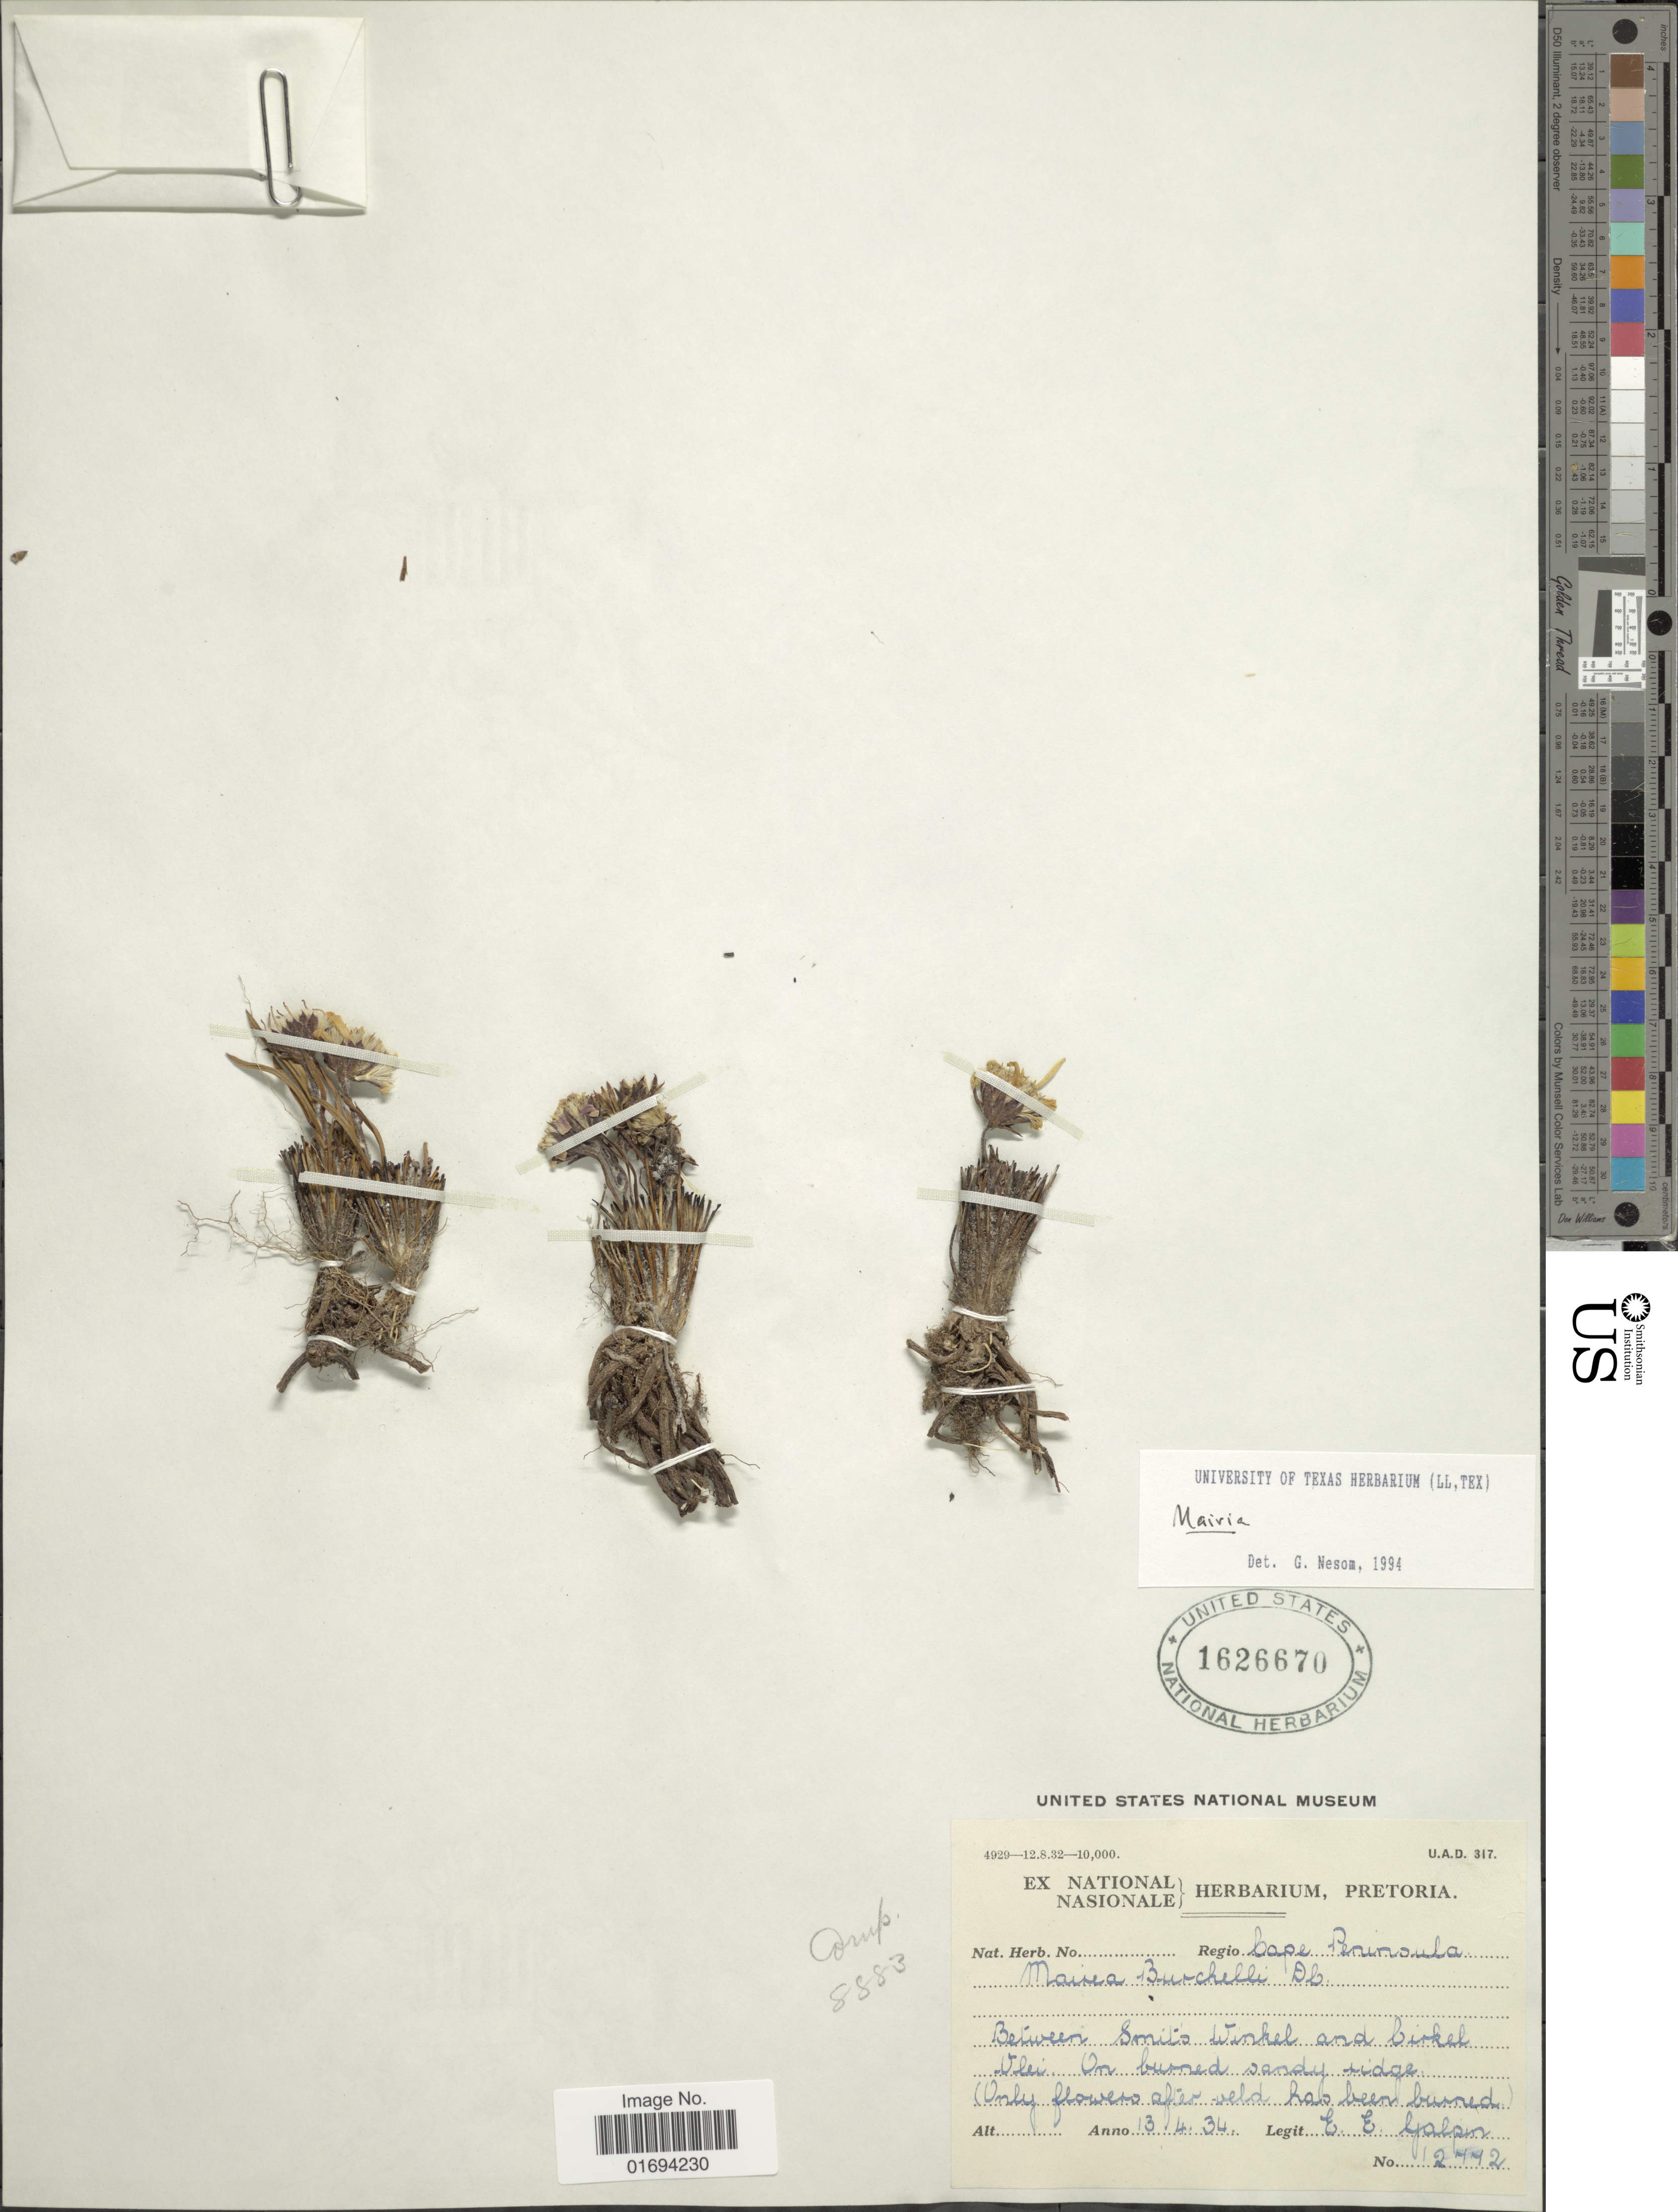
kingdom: Plantae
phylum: Tracheophyta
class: Magnoliopsida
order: Asterales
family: Asteraceae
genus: Mairia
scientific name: Mairia sp.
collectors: E. Galpin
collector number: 12442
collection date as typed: Transcribed d/m/y: 13/4/34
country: South Africa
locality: Regio Cape Peninsula, Between Smits Winkel and birkel Ulei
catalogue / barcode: US 1626670